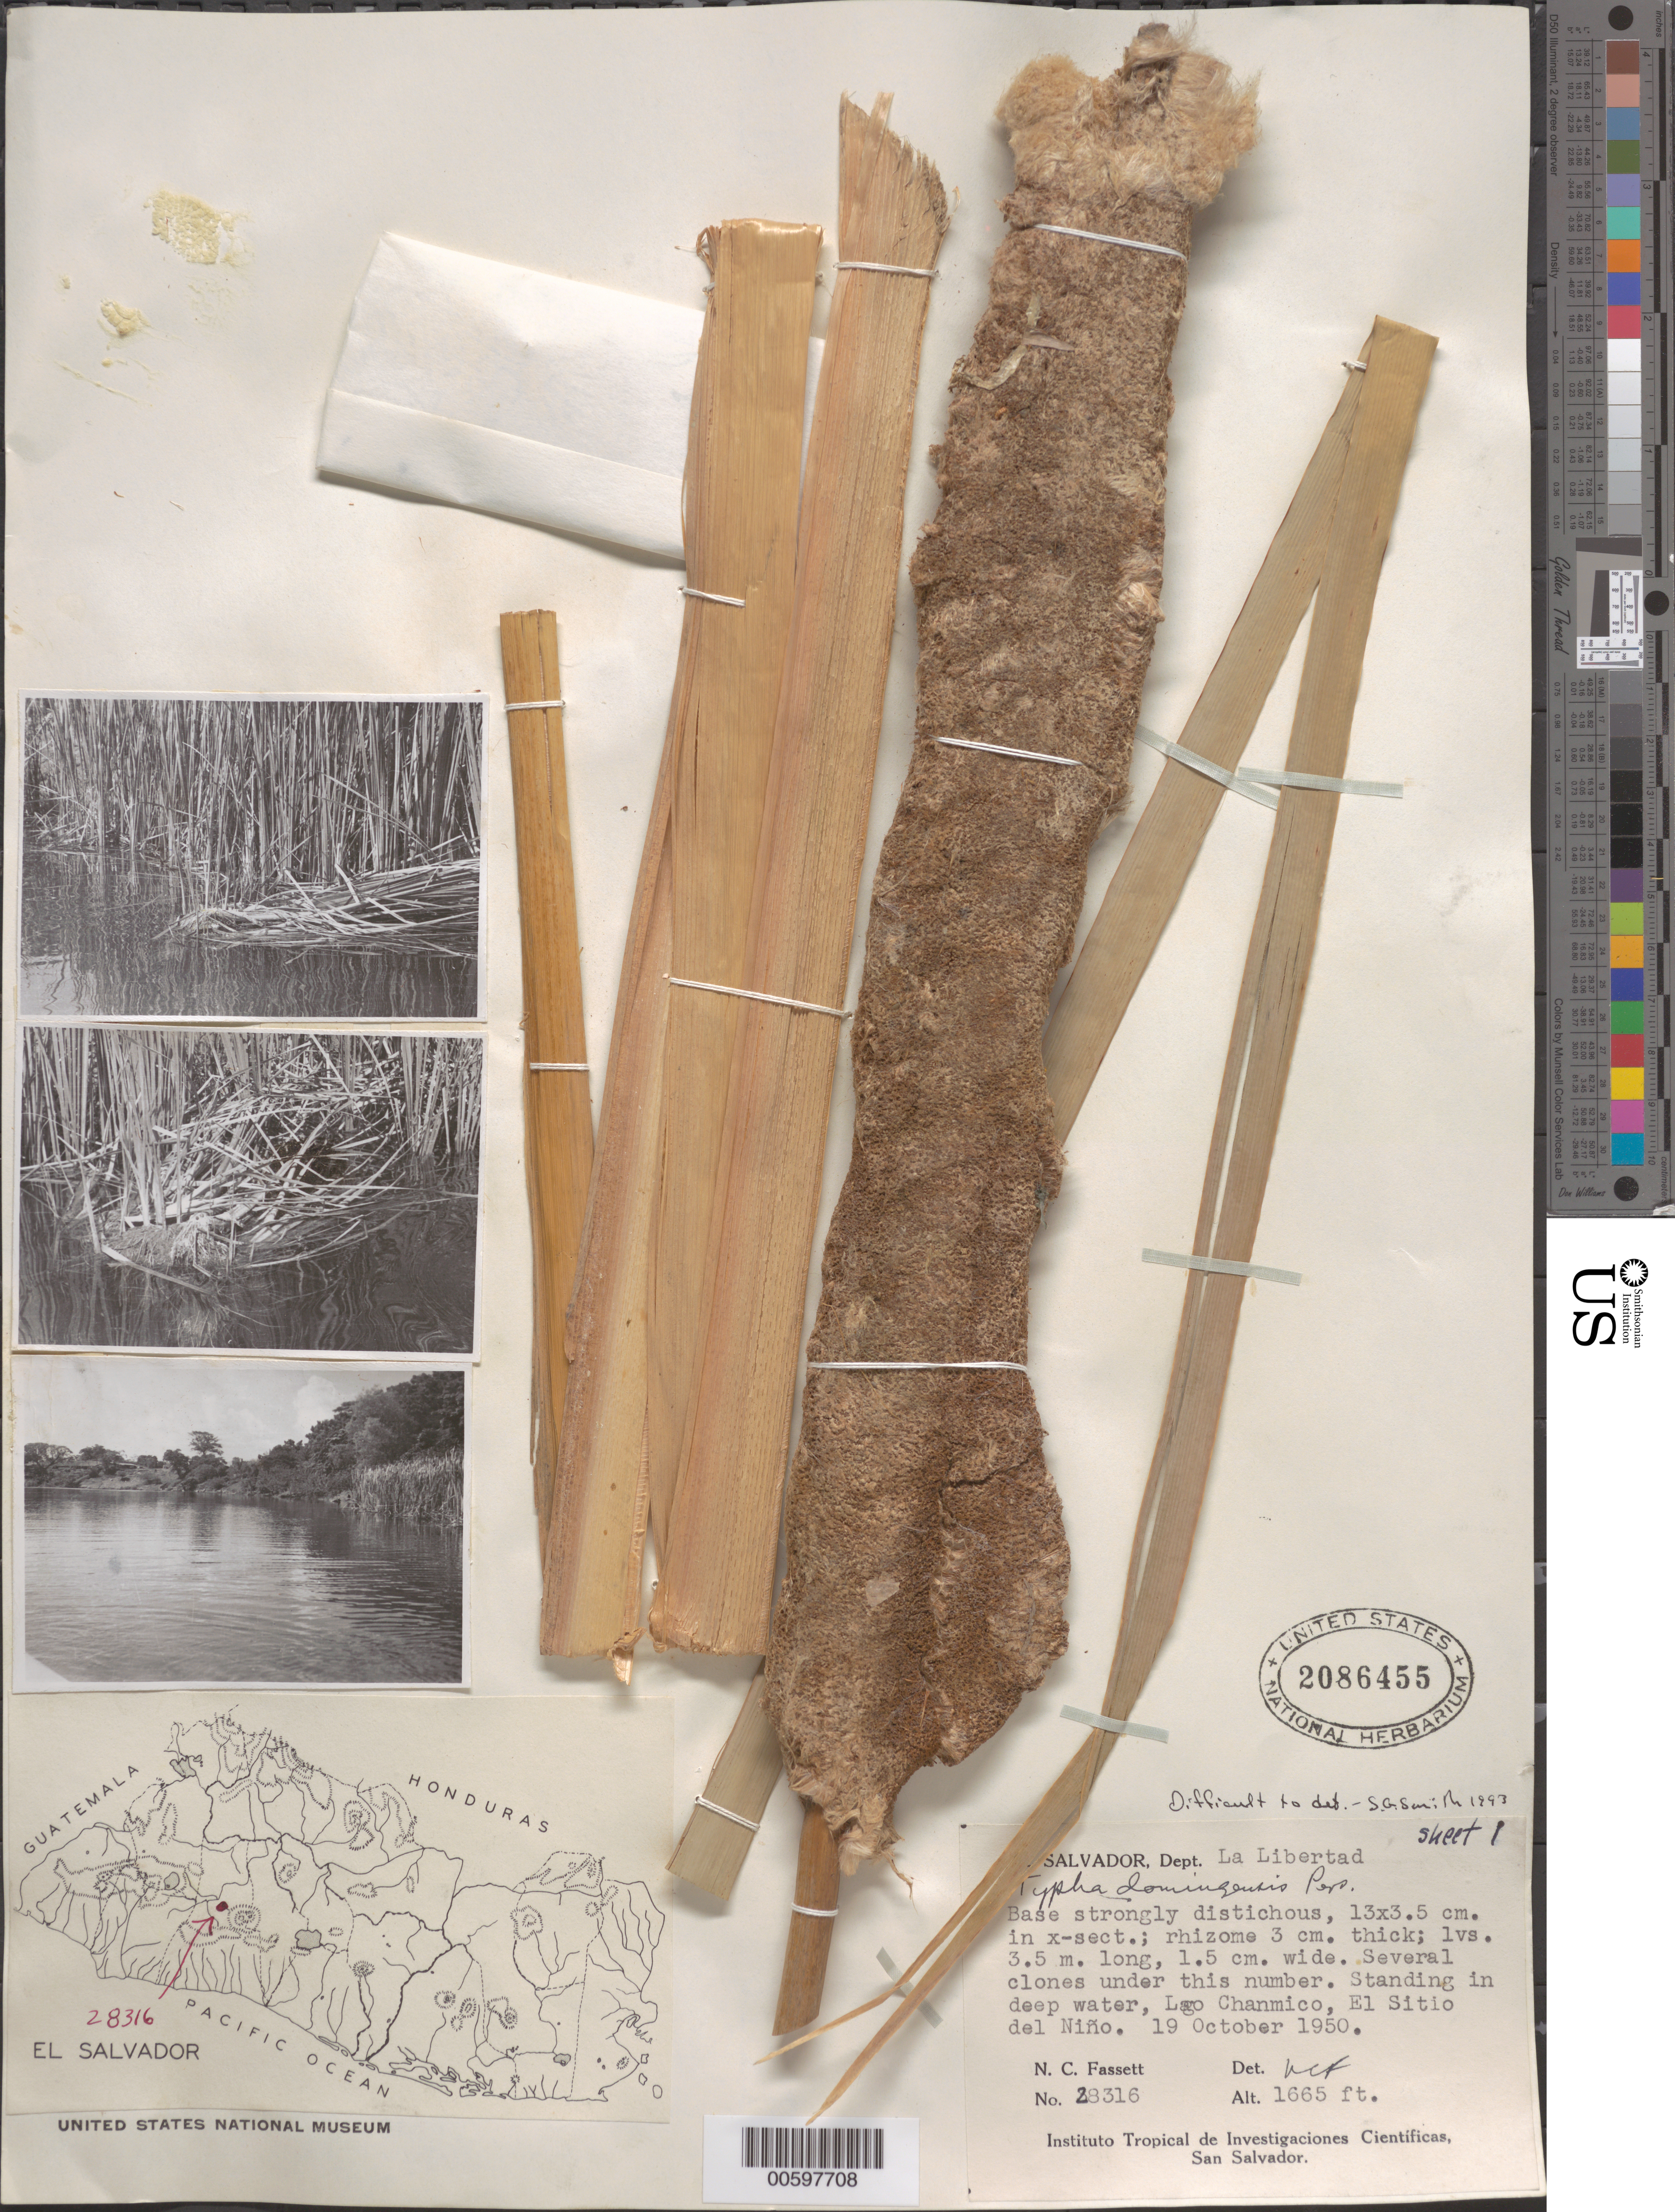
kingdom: Plantae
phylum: Tracheophyta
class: Liliopsida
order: Poales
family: Typhaceae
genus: Typha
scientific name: Typha domingensis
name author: Pers.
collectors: N. C. Fassett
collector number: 28316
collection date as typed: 19 Oct 1950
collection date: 1950-10-19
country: El Salvador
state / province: La Libertad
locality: Lago Chanmico, El Sitio del Nino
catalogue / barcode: US 2086455